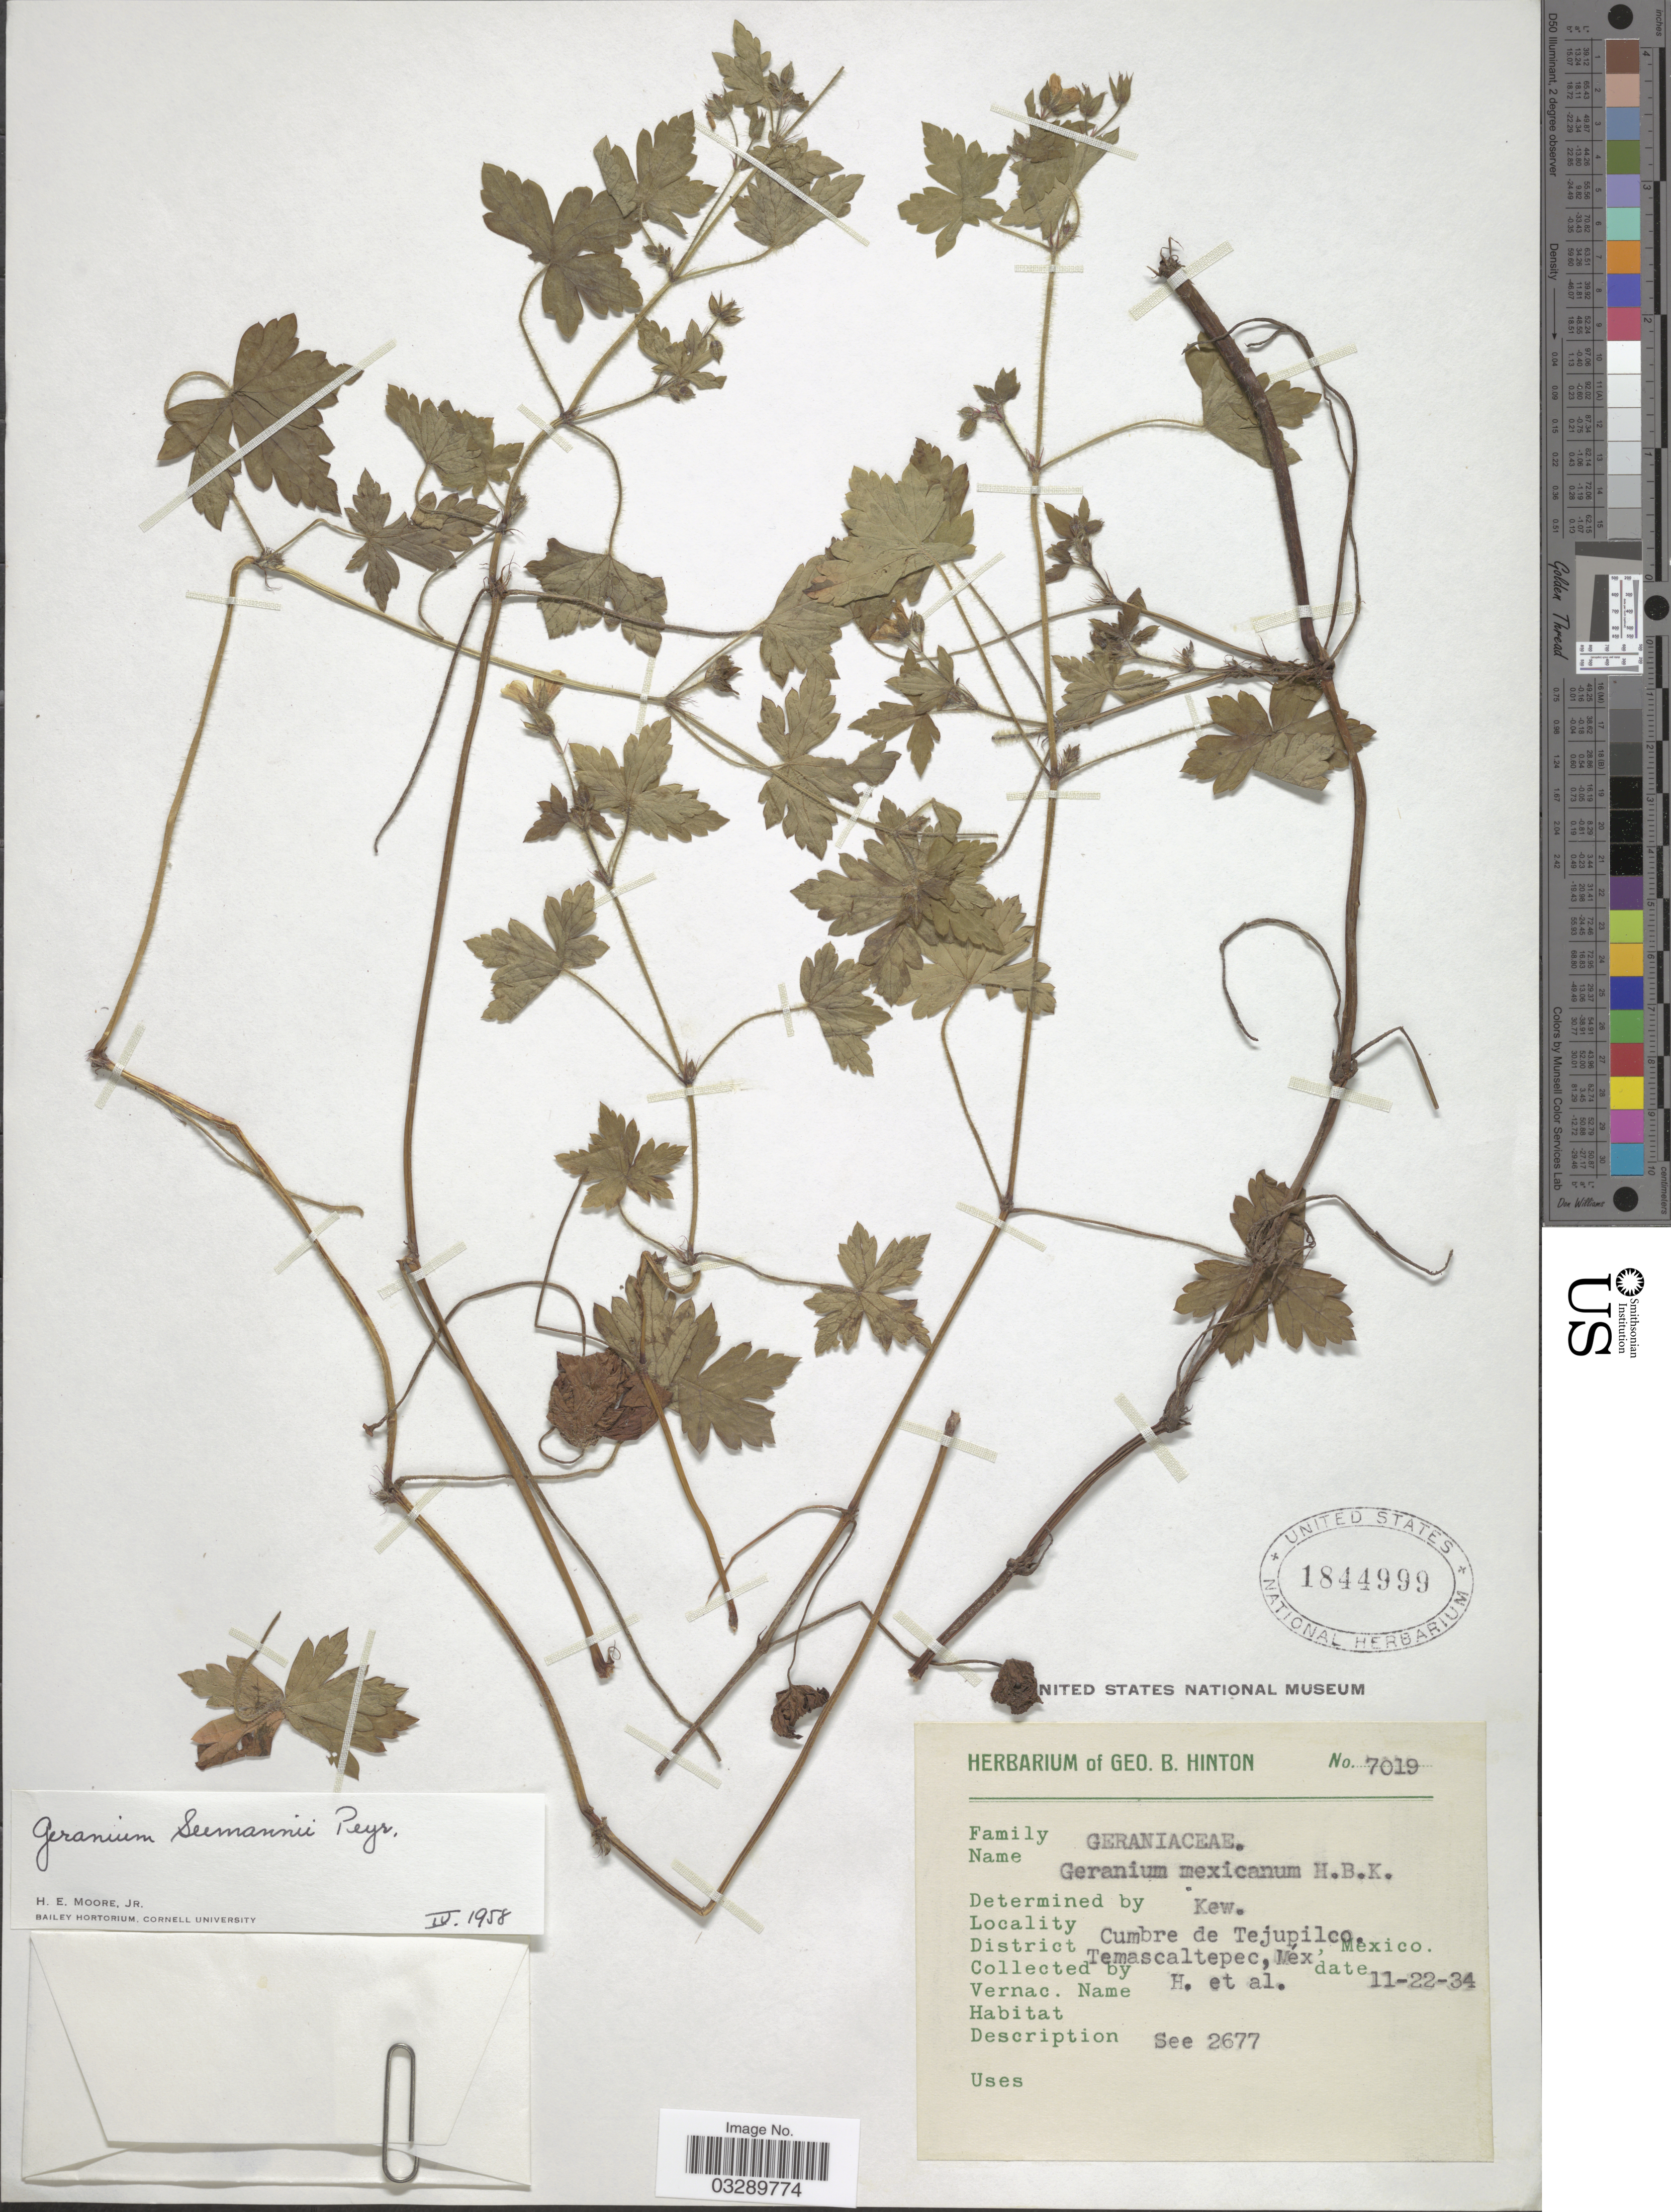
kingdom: Plantae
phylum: Tracheophyta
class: Magnoliopsida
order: Geraniales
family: Geraniaceae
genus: Geranium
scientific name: Geranium seemannii subsp. seemannii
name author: Peyr.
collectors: G. B. Hinton & et al.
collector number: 7019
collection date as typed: Transcribed d/m/y: 22/11/34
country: Mexico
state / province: México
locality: Cumbre de Tejupilco. District Temascaltepec.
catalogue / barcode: US 1844999